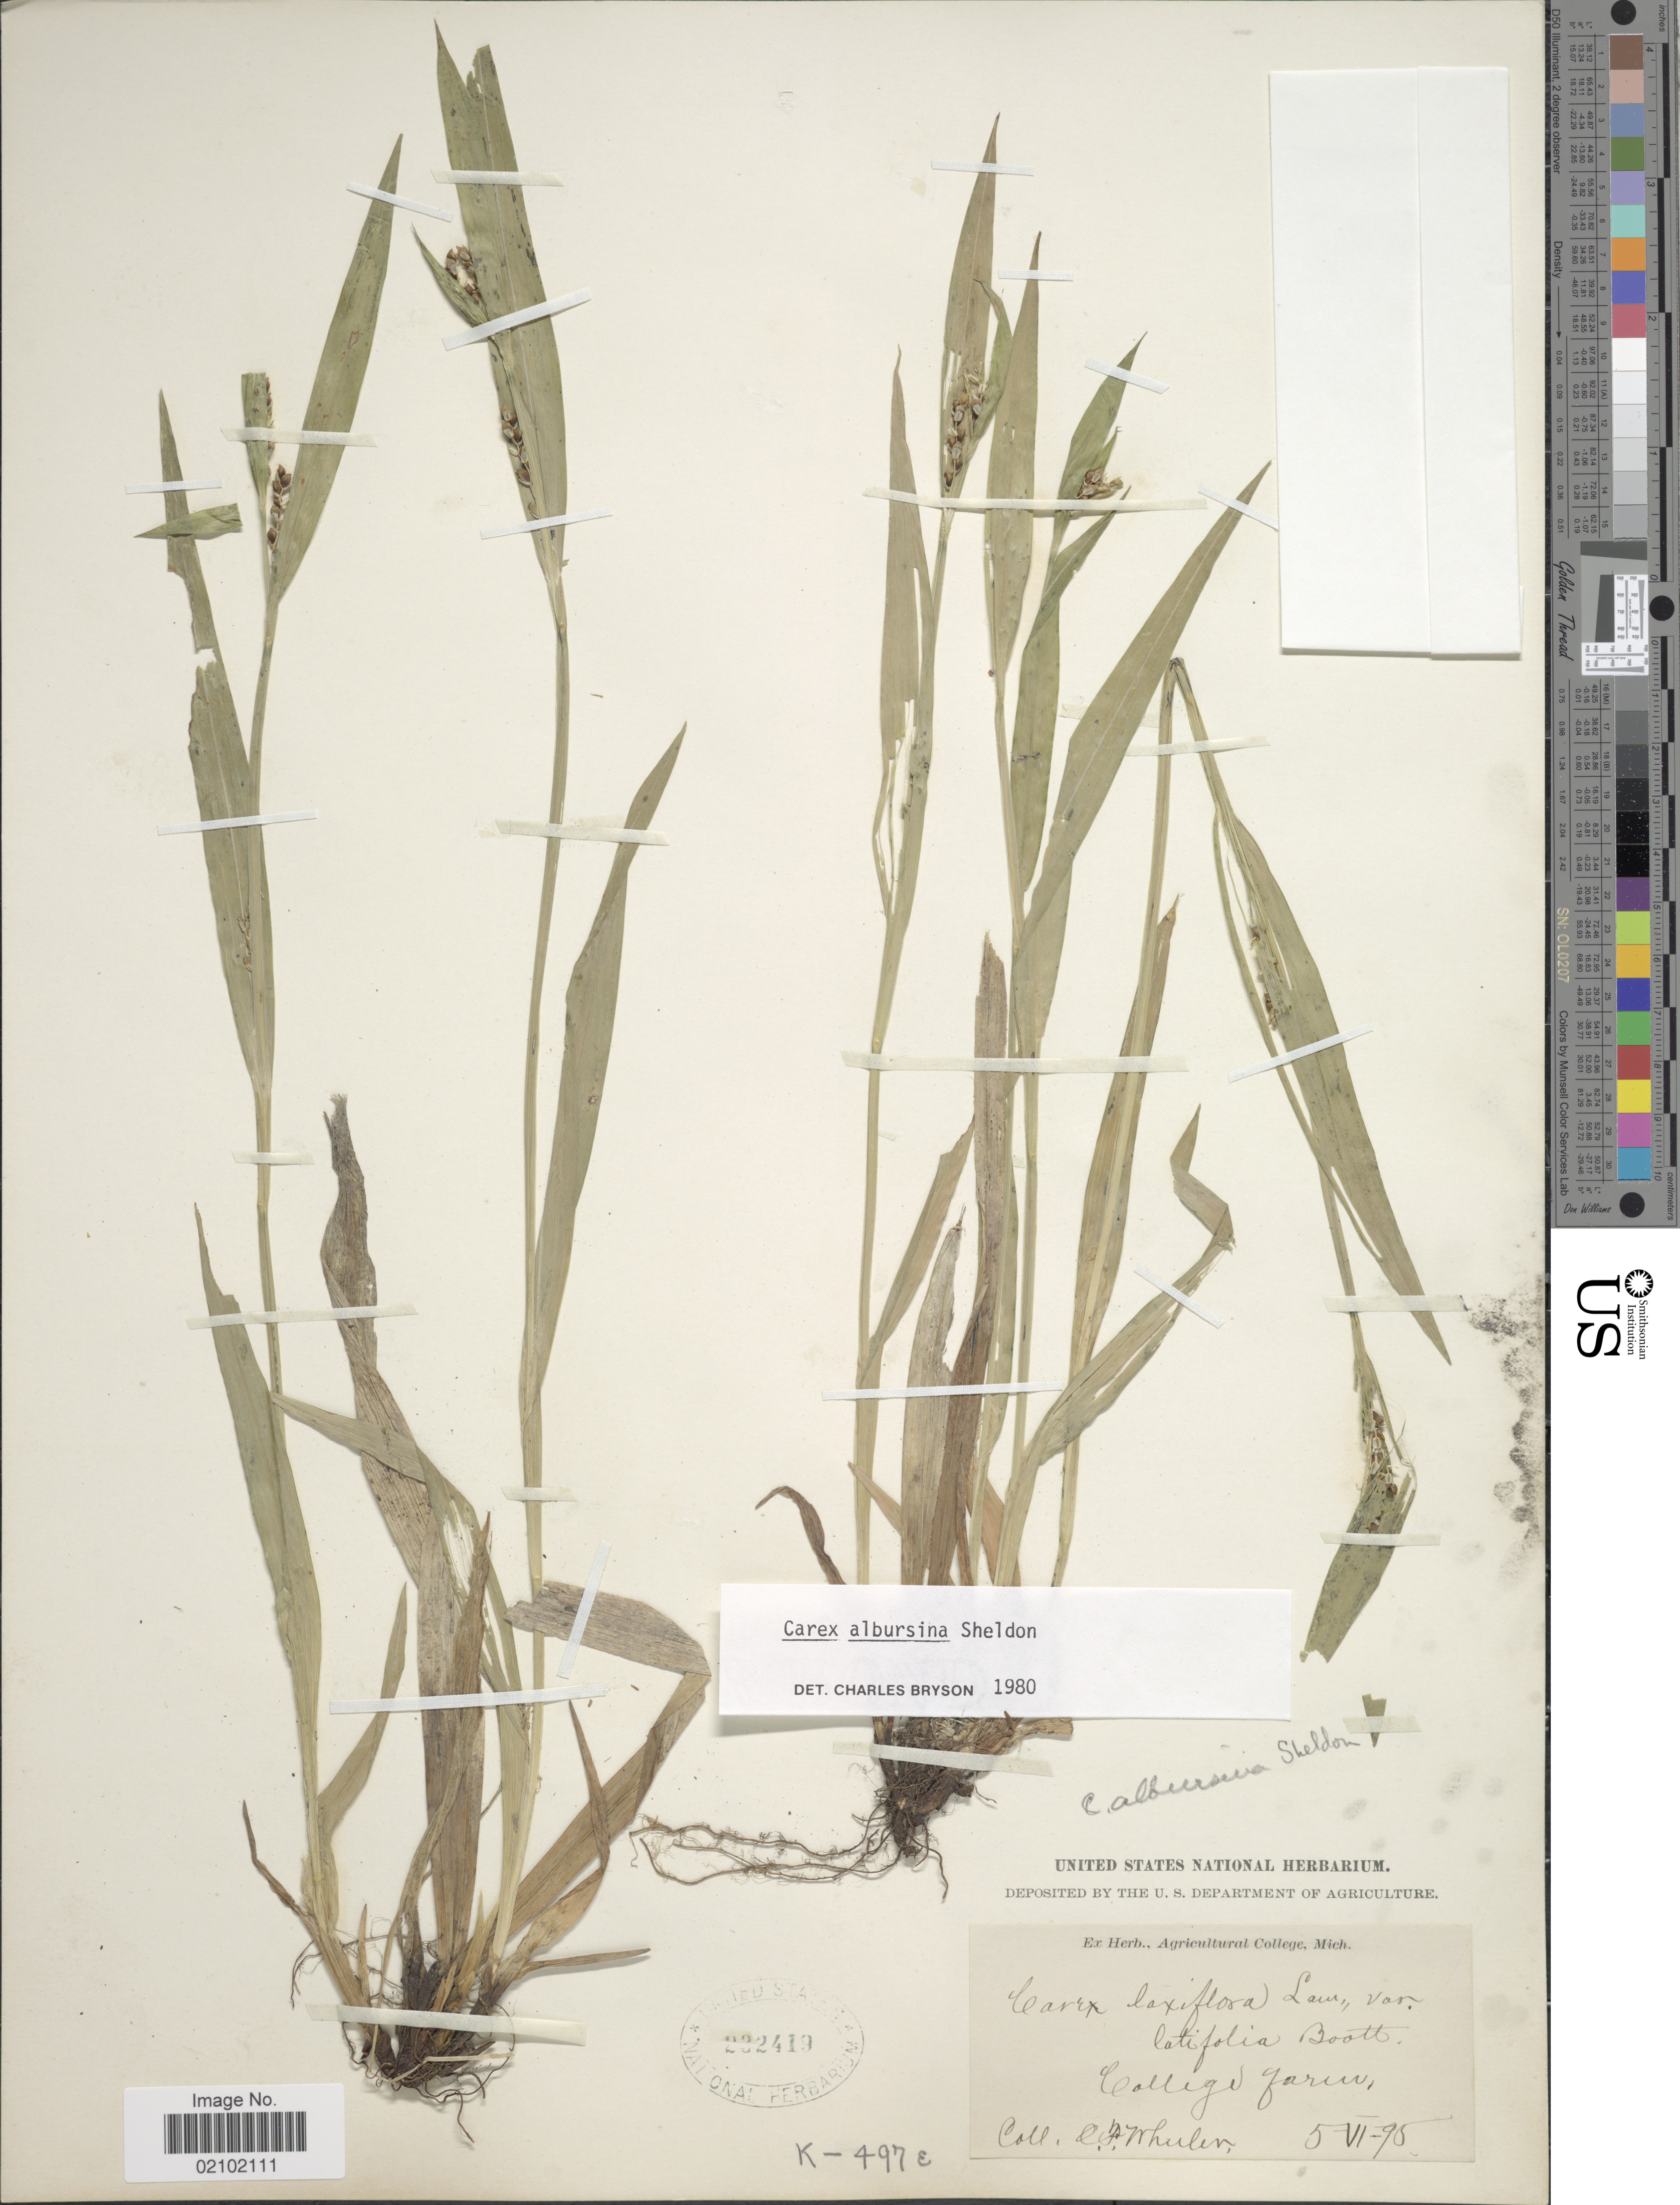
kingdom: Plantae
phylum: Tracheophyta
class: Liliopsida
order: Poales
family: Cyperaceae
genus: Carex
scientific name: Carex albursina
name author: E. Sheld.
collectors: C. Wheeler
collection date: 1895-06-05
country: United States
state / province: Michigan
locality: College Farm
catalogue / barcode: US 232419